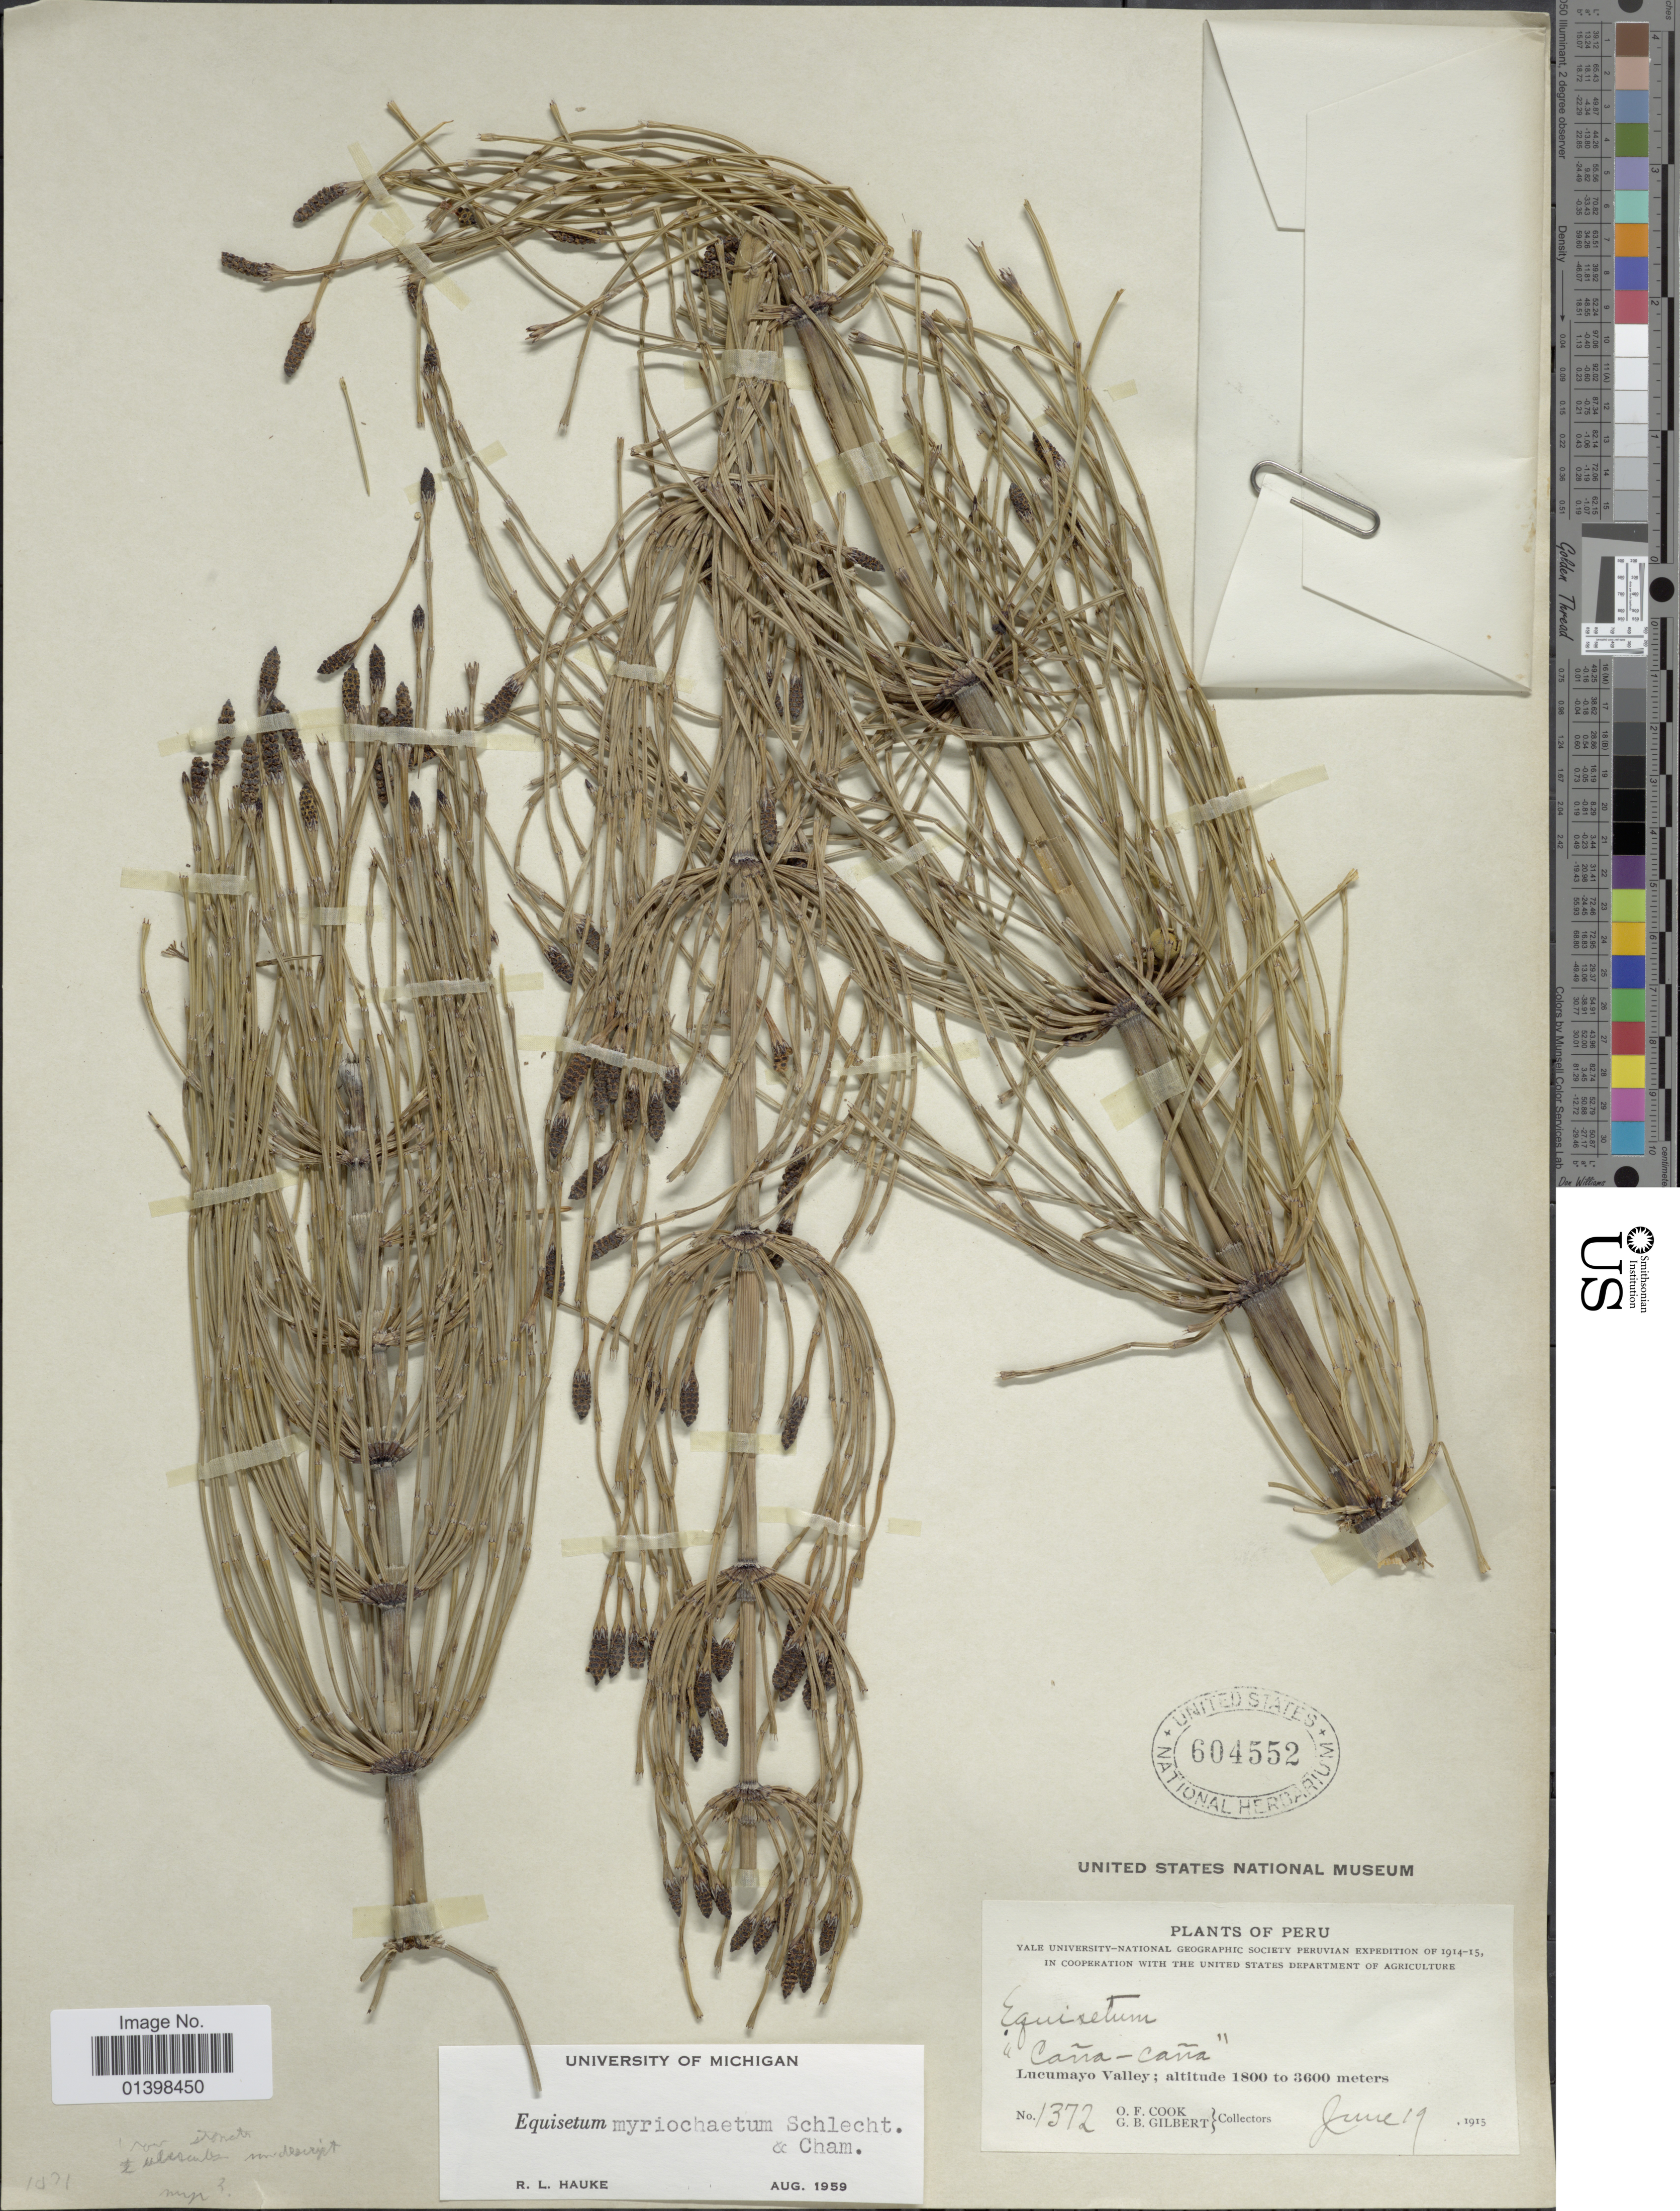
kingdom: Plantae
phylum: Tracheophyta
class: Polypodiopsida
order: Equisetales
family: Equisetaceae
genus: Equisetum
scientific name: Equisetum myriochaetum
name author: Schltdl. & Cham.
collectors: O. F. Cook & G. B. Gilbert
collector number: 1372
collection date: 1915-06-19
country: Peru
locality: Lucumayo Valley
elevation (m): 1800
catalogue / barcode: US 604552